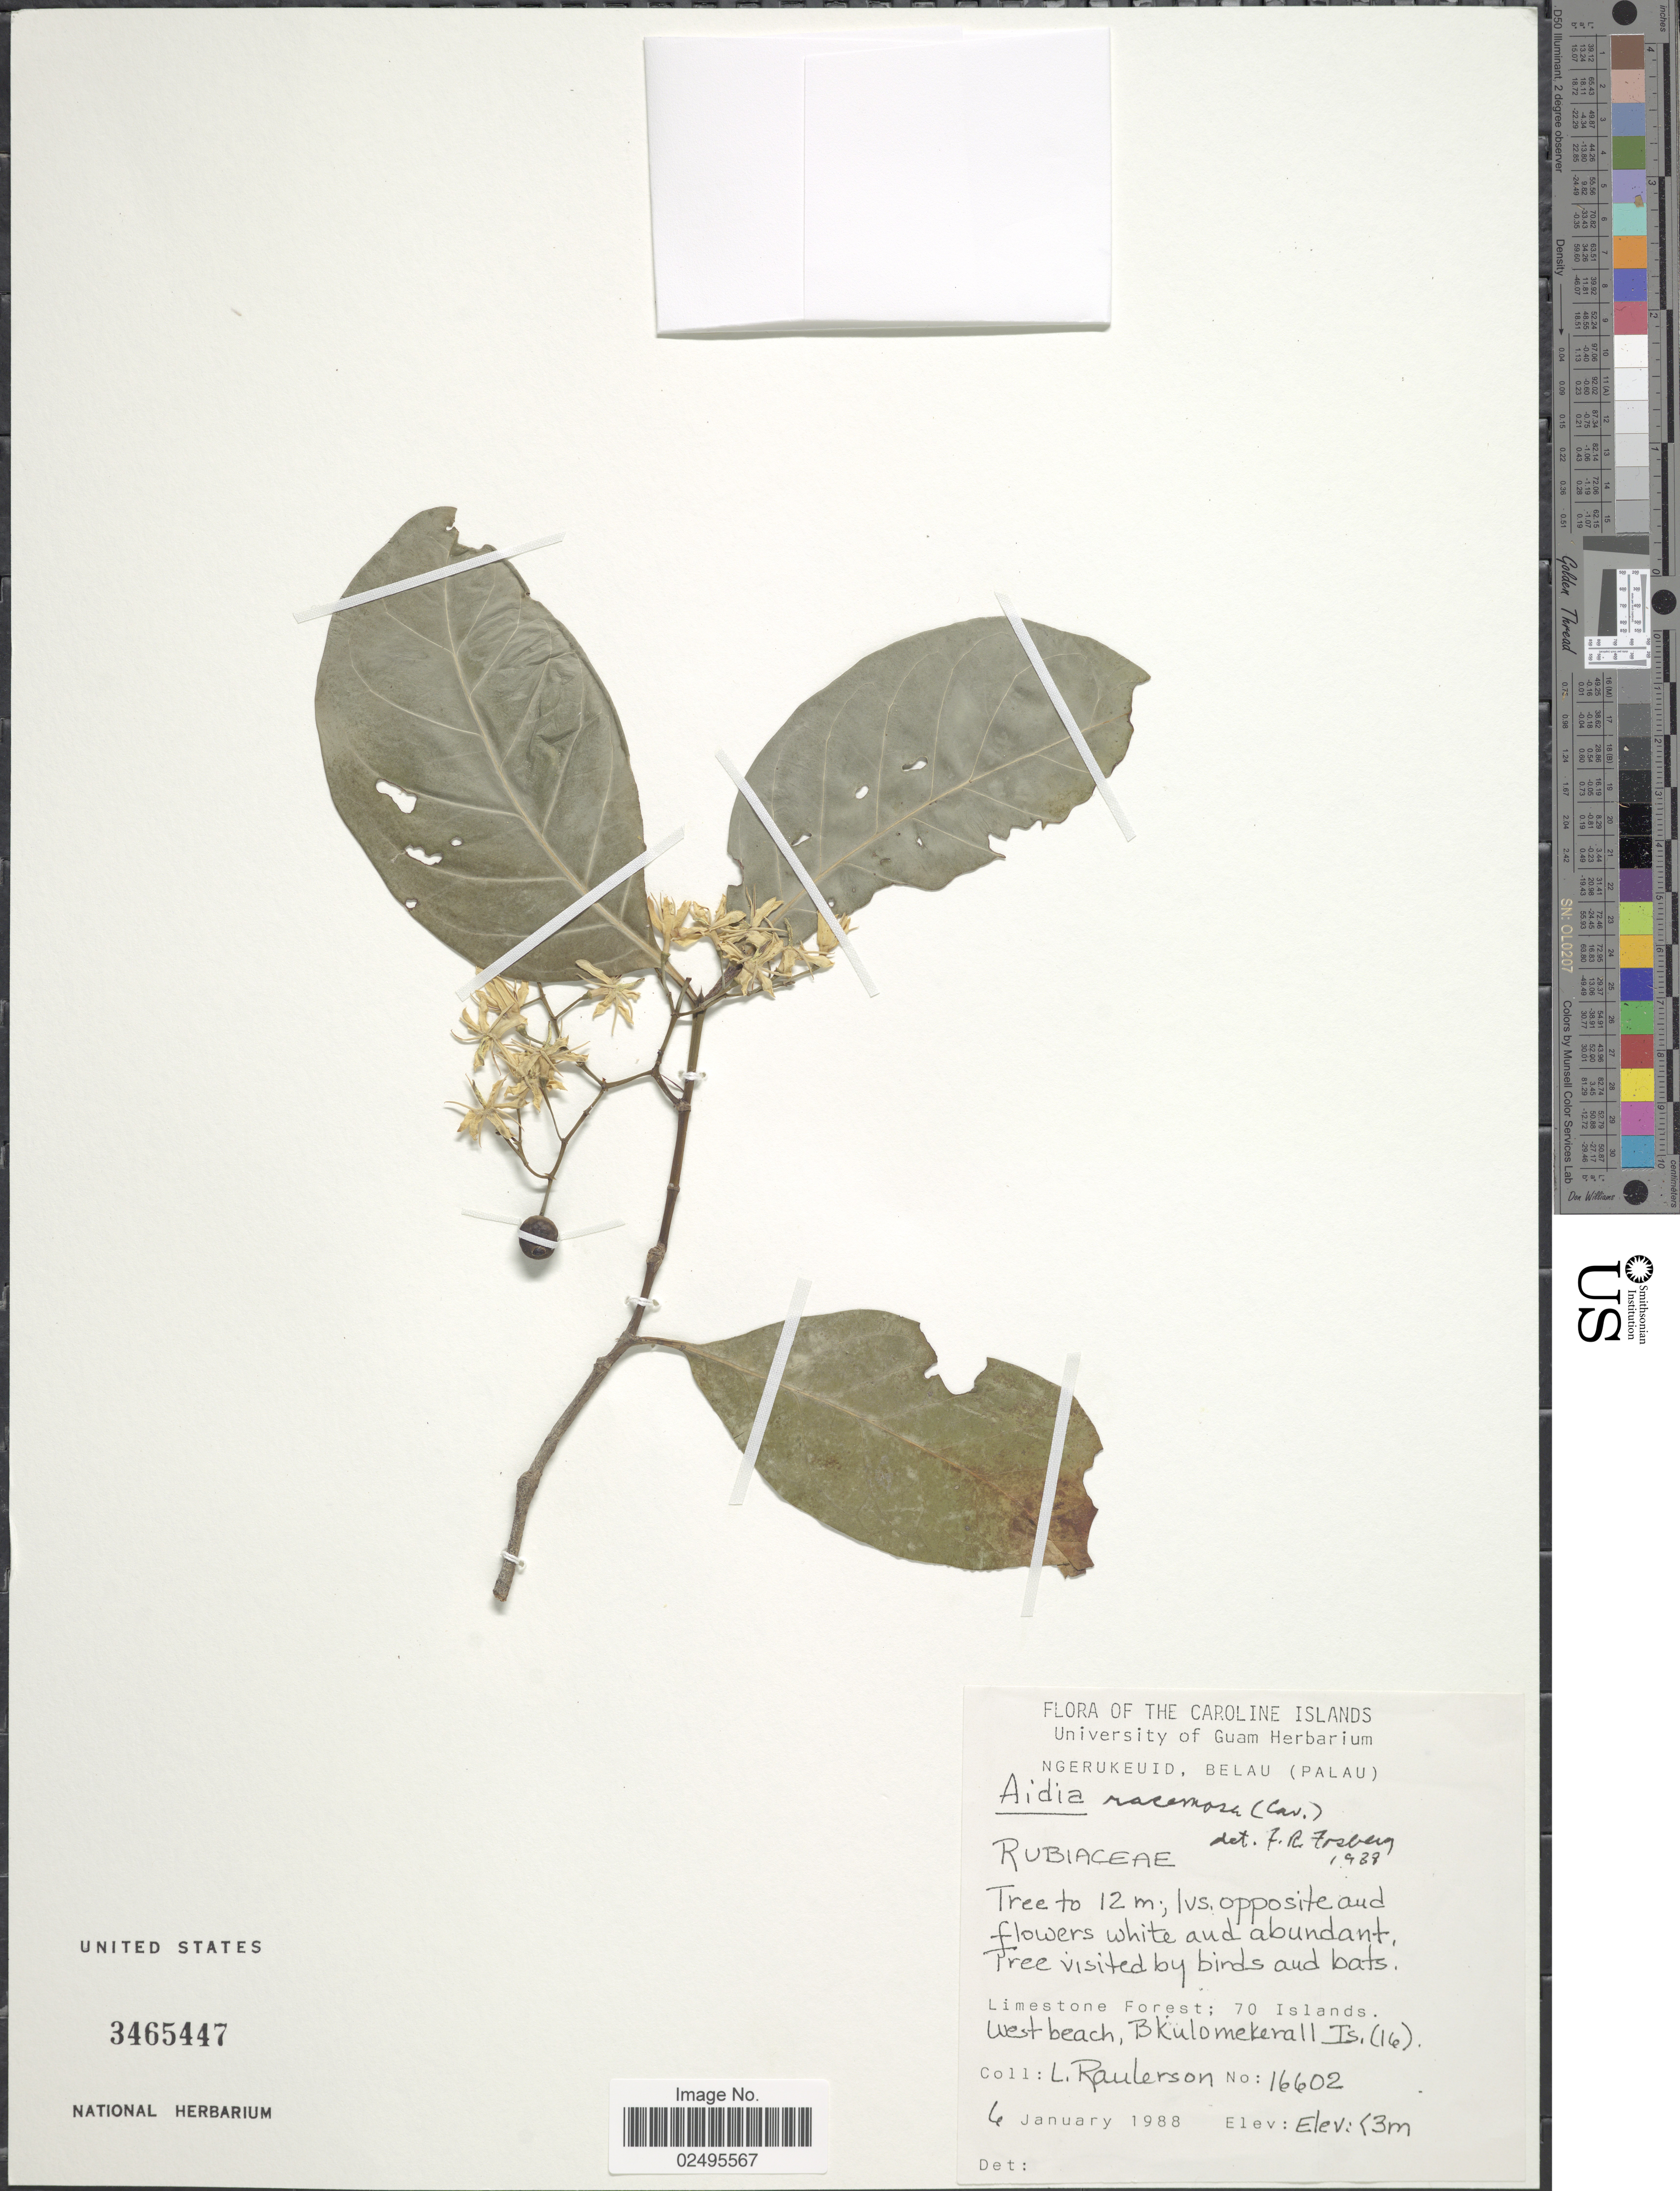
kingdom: Plantae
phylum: Tracheophyta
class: Magnoliopsida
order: Gentianales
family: Rubiaceae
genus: Aidia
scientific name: Aidia graeffei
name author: (Reinecke) Tirveng.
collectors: L. Raulerson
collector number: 16602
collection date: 1988-01-06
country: Palau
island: Ngerukeuid [Orukuizu]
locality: Limestone Forest; 70 Islands, West beach, Bkulomekerall Is. (16), Caroline Islands, Ngerukeuid, Belau (Palau)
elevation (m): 3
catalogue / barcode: US 3465447